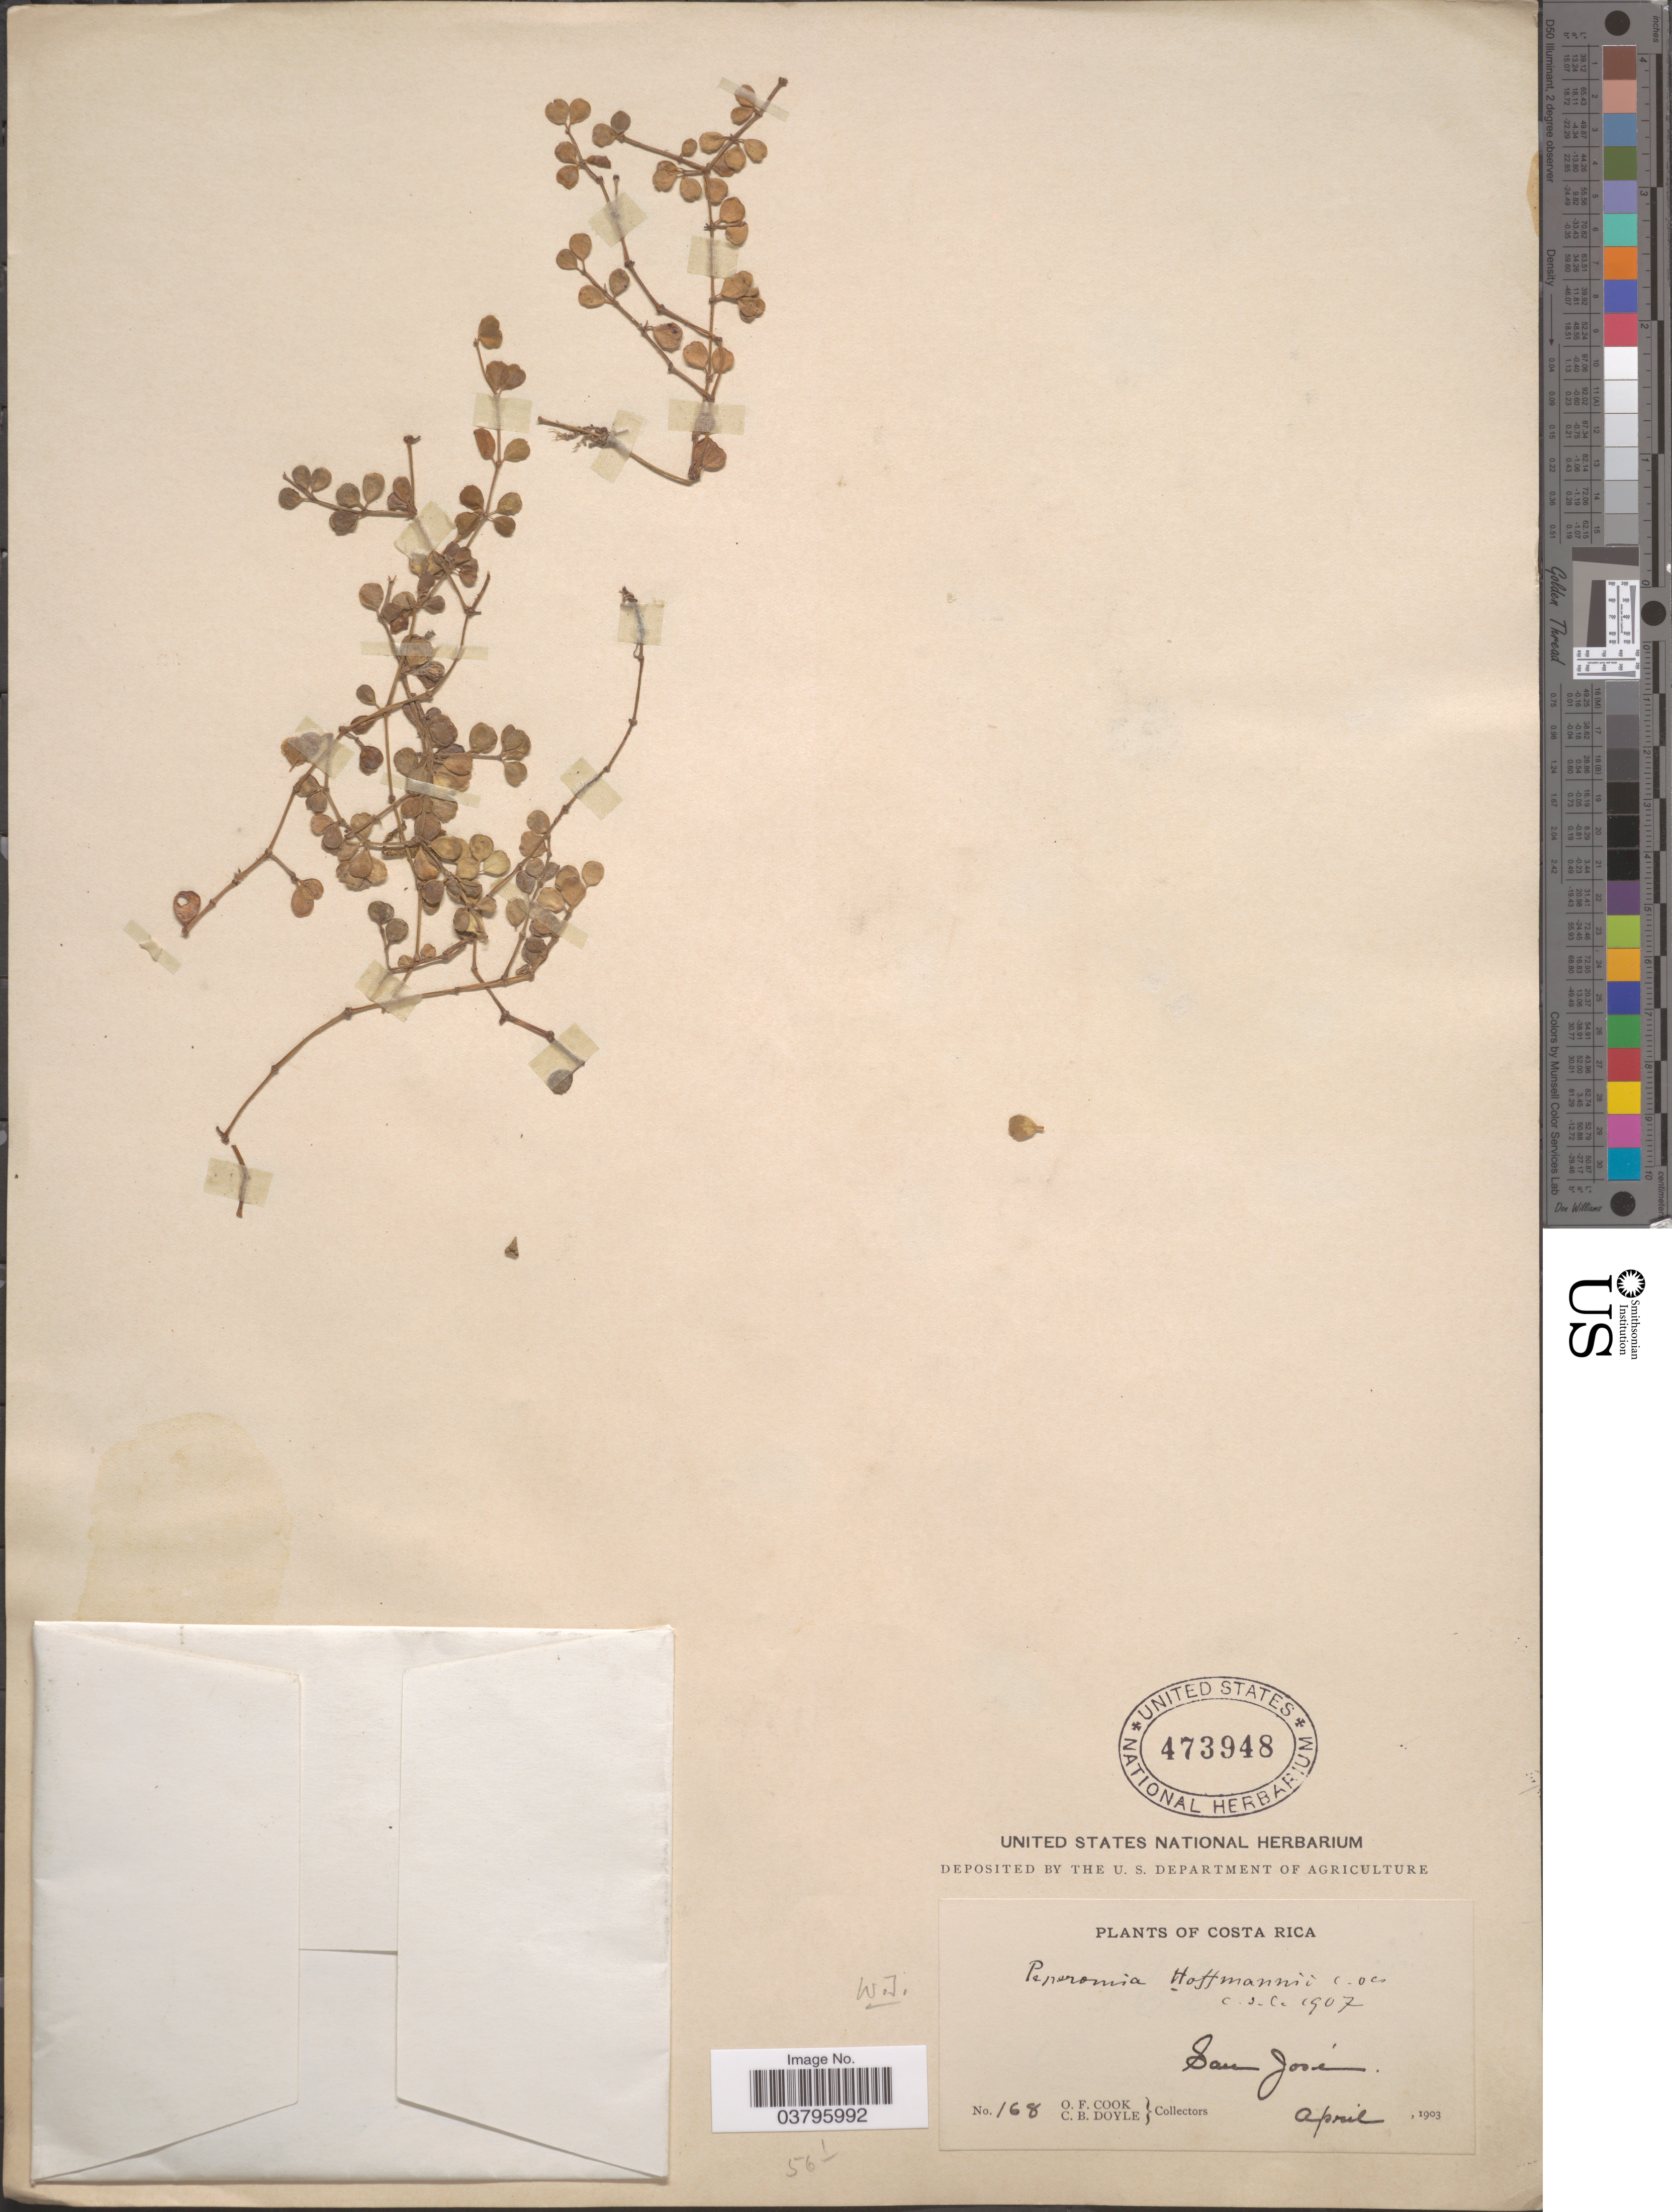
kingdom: Plantae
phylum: Tracheophyta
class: Magnoliopsida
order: Piperales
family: Piperaceae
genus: Peperomia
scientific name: Peperomia hoffmannii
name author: C. DC.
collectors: O. F. Cook & C. Doyle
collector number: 168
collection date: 1903-04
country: Costa Rica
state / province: San José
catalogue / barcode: US 473948